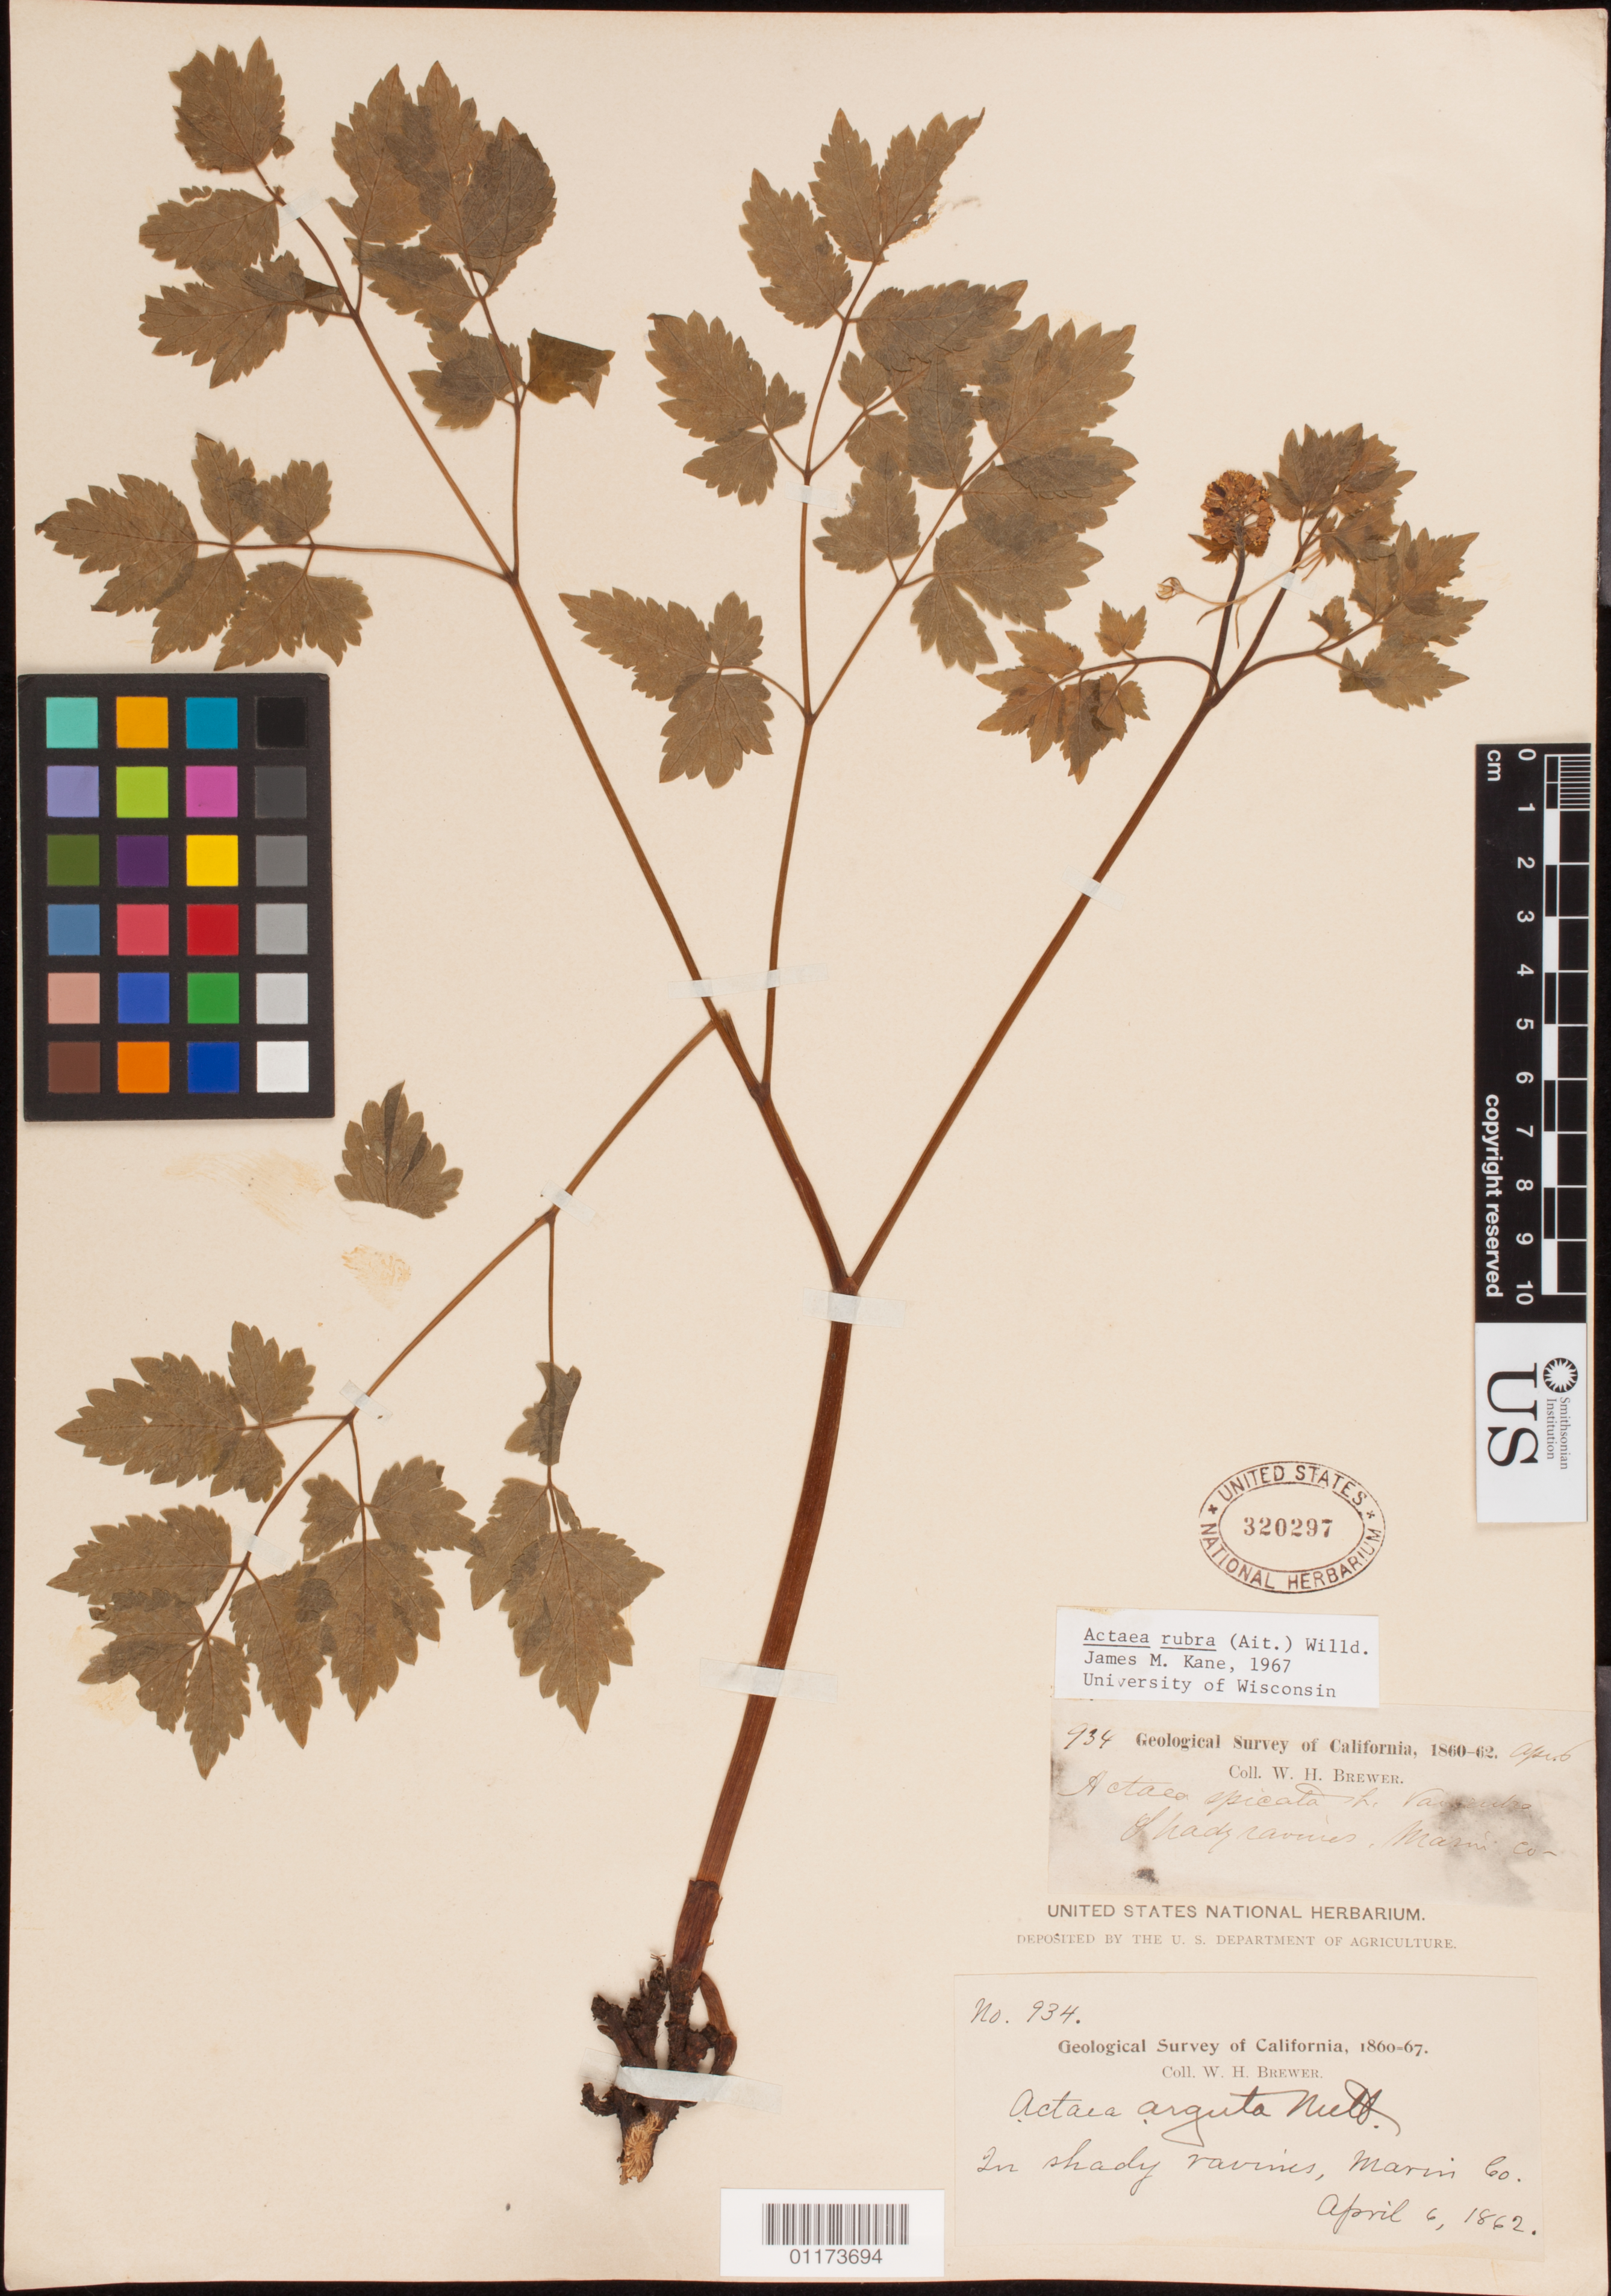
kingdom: Plantae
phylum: Tracheophyta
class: Magnoliopsida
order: Ranunculales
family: Ranunculaceae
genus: Actaea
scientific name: Actaea rubra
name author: (Aiton) Willd.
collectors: W. H. Brewer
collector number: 934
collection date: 1862-04-06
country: United States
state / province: California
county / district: Marin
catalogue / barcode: US 320297